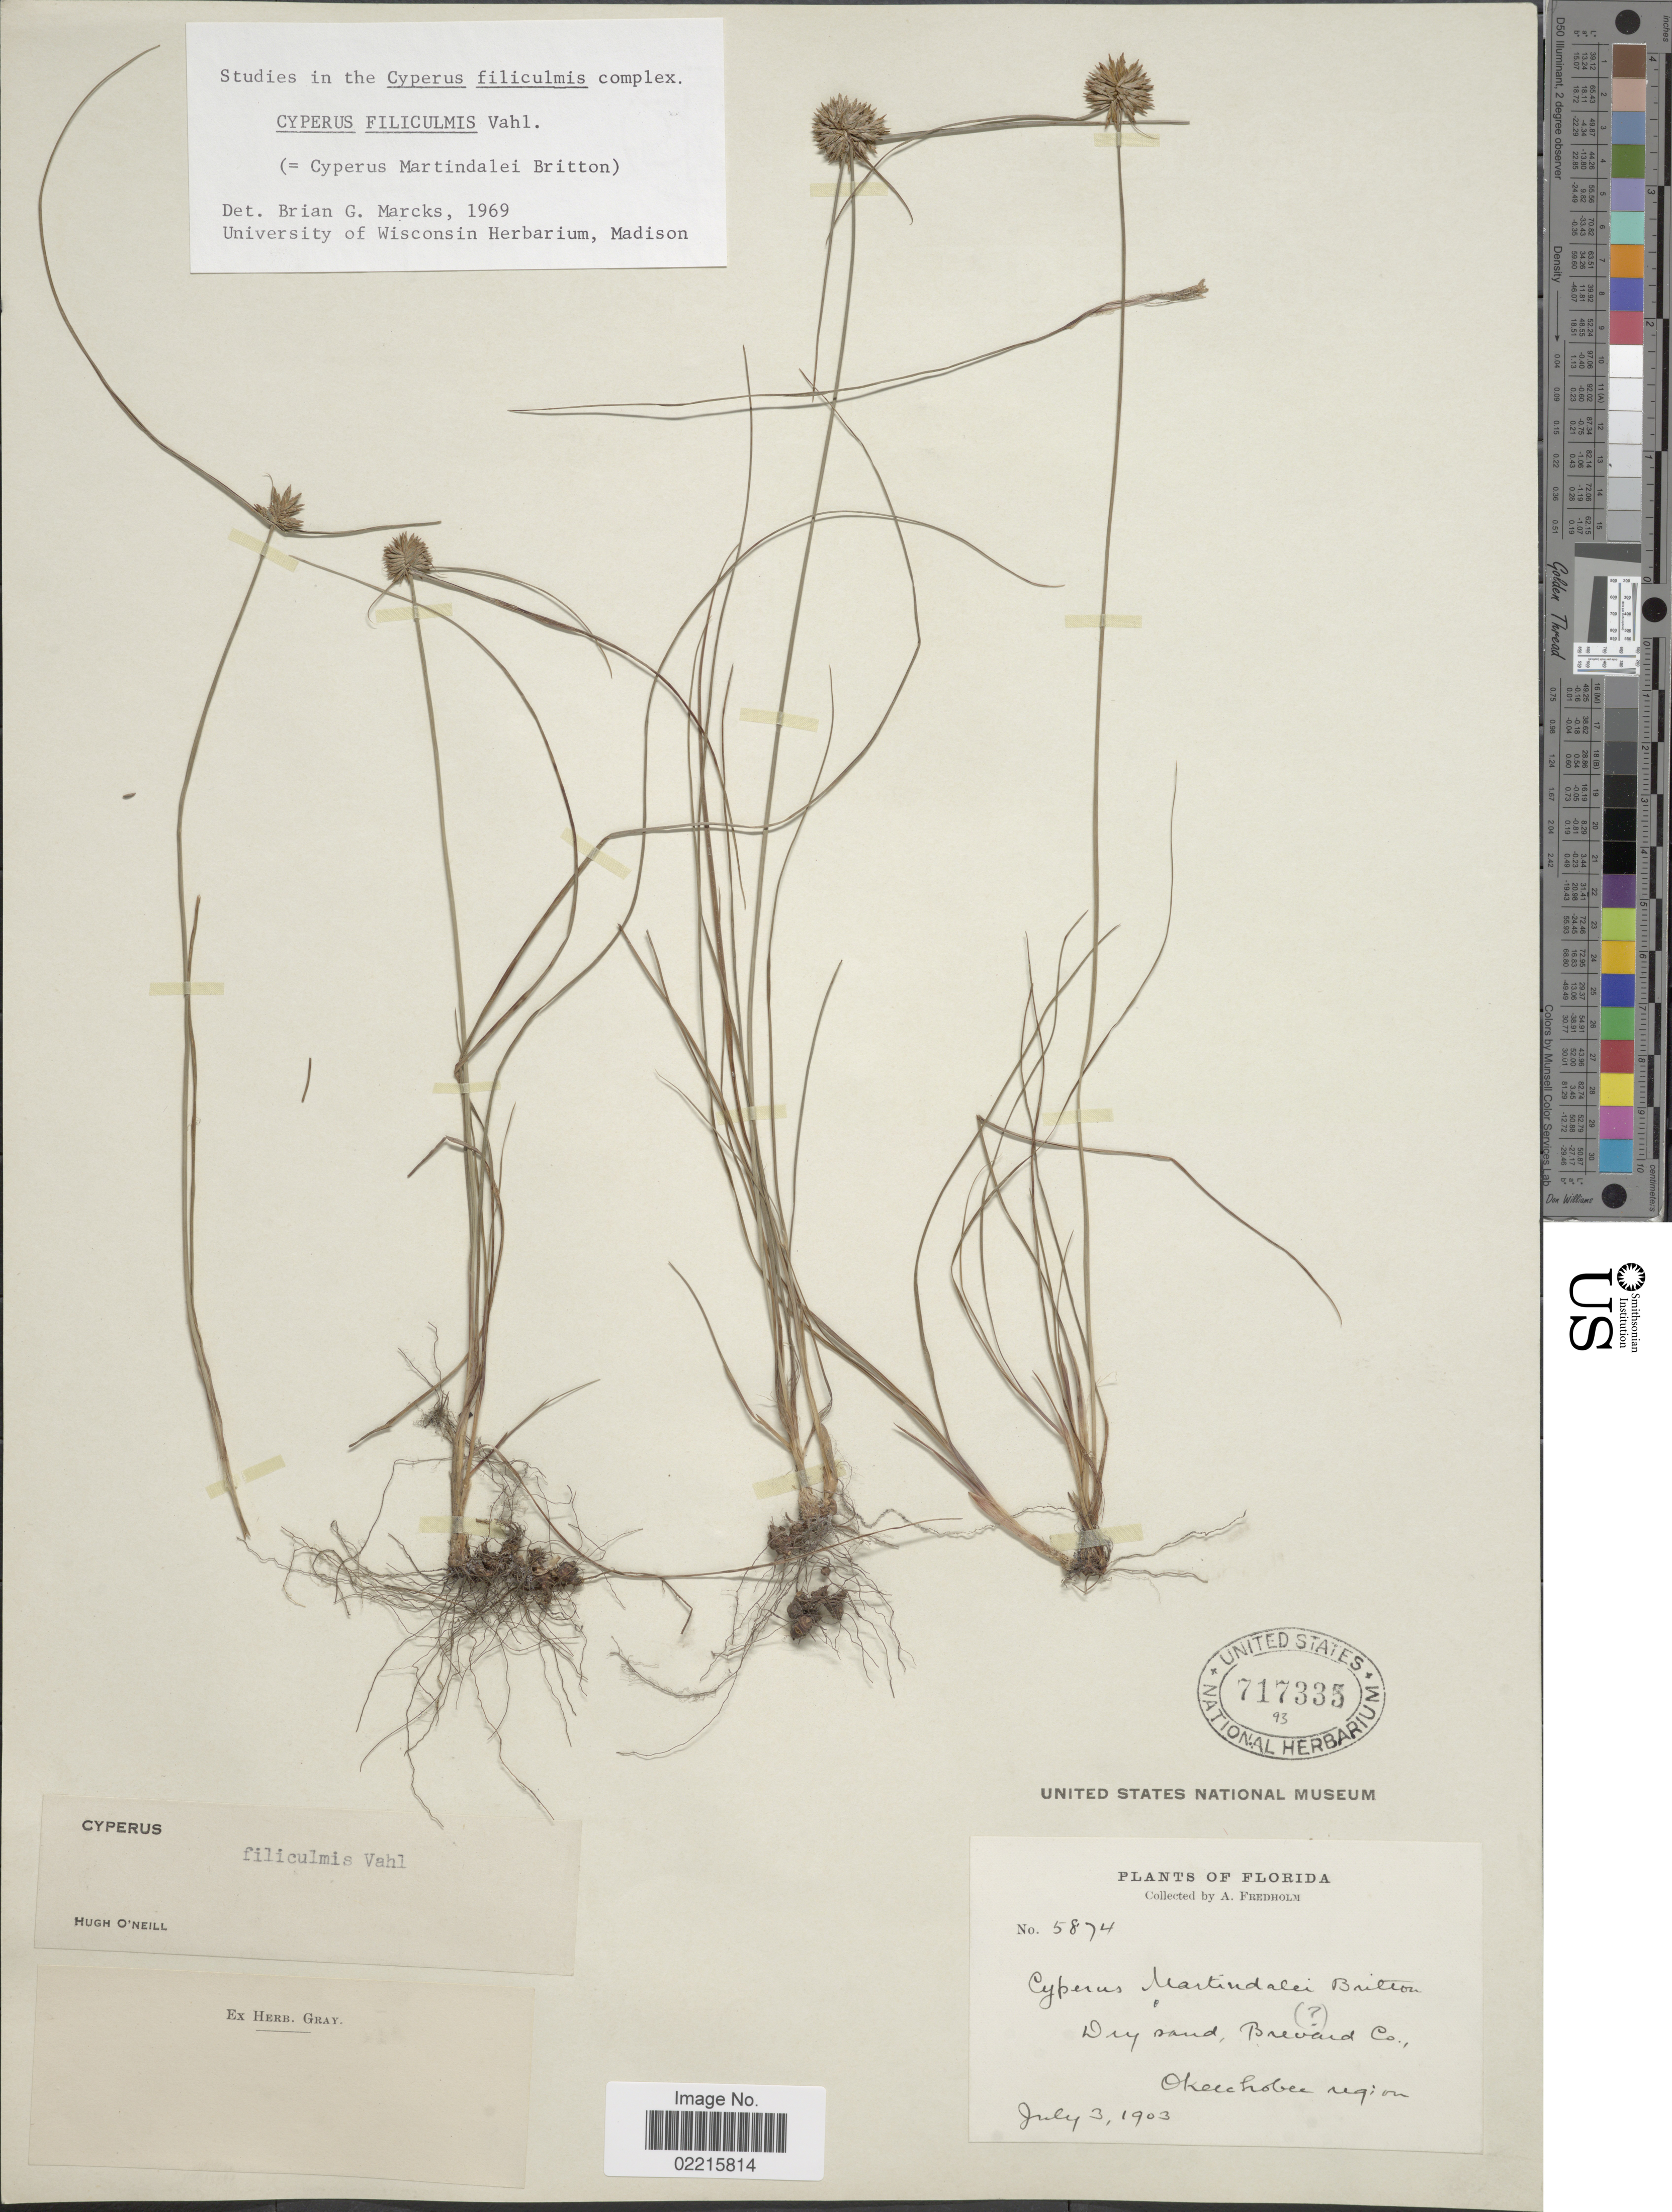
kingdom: Plantae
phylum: Tracheophyta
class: Liliopsida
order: Poales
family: Cyperaceae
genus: Cyperus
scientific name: Cyperus filiculmis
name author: Vahl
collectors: A. Fredholm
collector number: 5874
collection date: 1903-07-03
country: United States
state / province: Florida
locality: Dry sand, Brevard Co., Okeechobee region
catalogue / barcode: US 717335